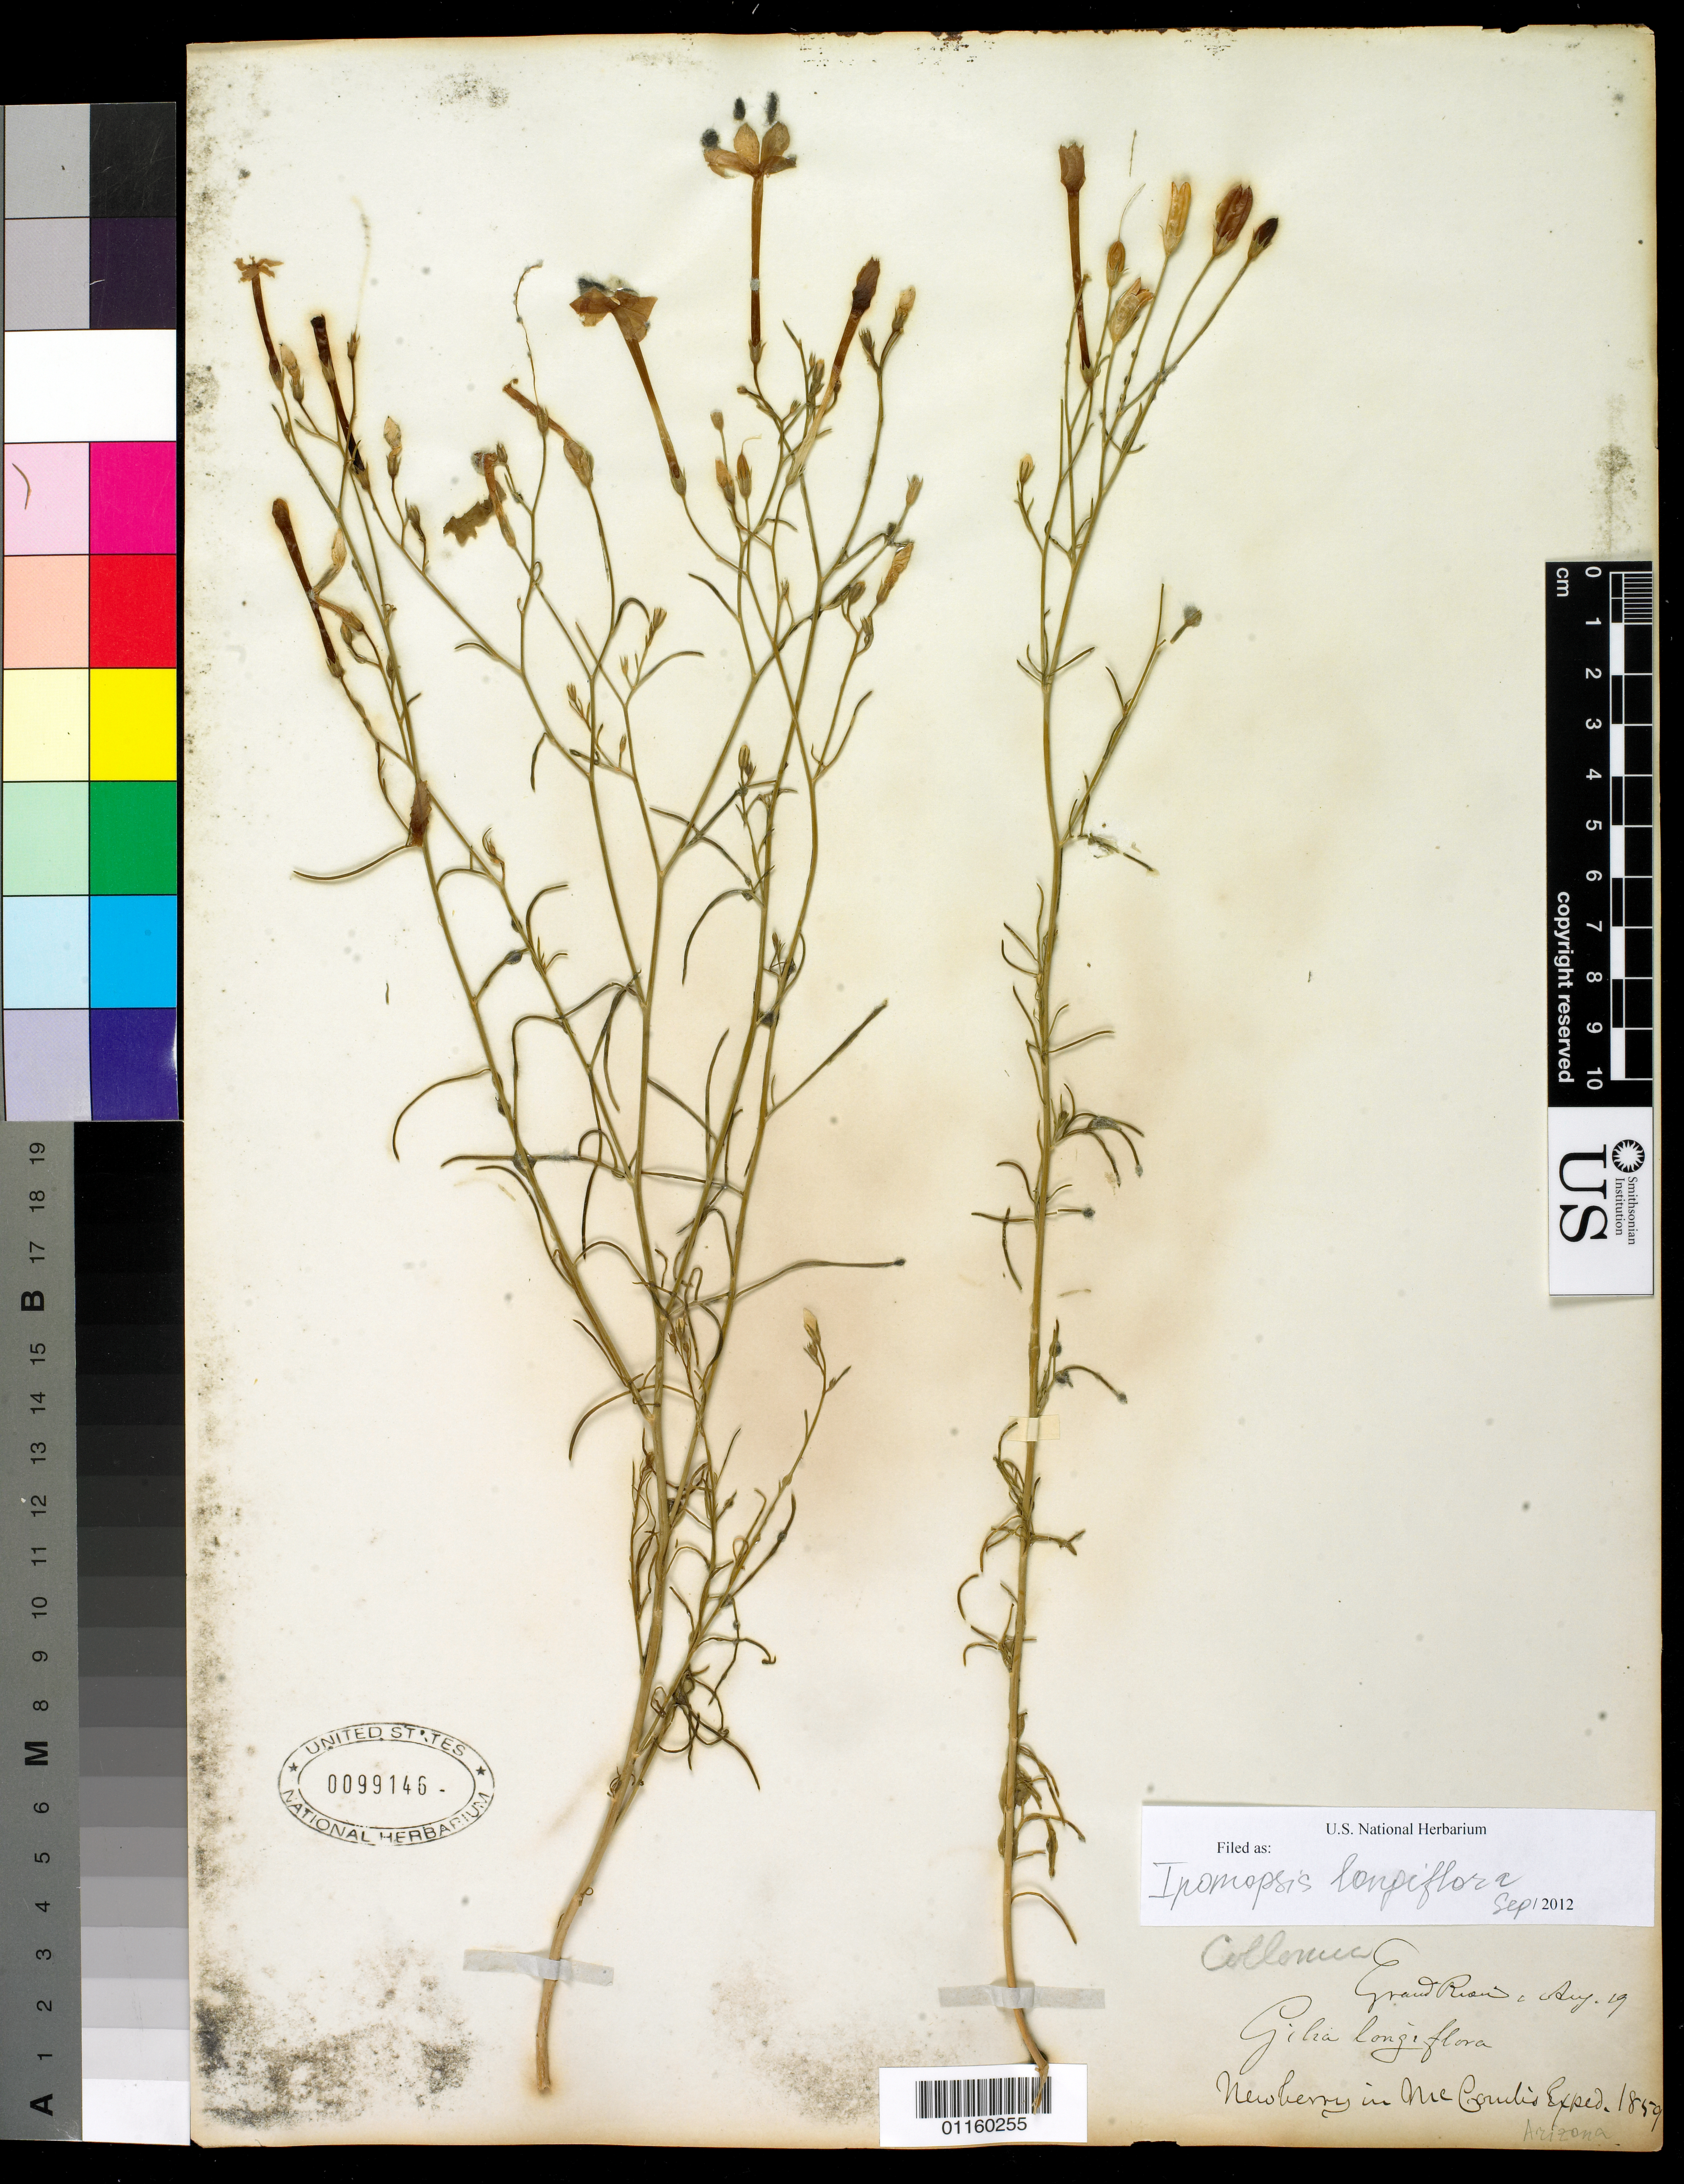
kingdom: Plantae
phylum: Tracheophyta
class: Magnoliopsida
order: Ericales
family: Polemoniaceae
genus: Ipomopsis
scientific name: Ipomopsis longiflora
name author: (Torr.) V.E. Grant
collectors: -. Newberry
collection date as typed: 19 Aug 1859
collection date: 1859-08-19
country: United States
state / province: Arizona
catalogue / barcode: US 99146